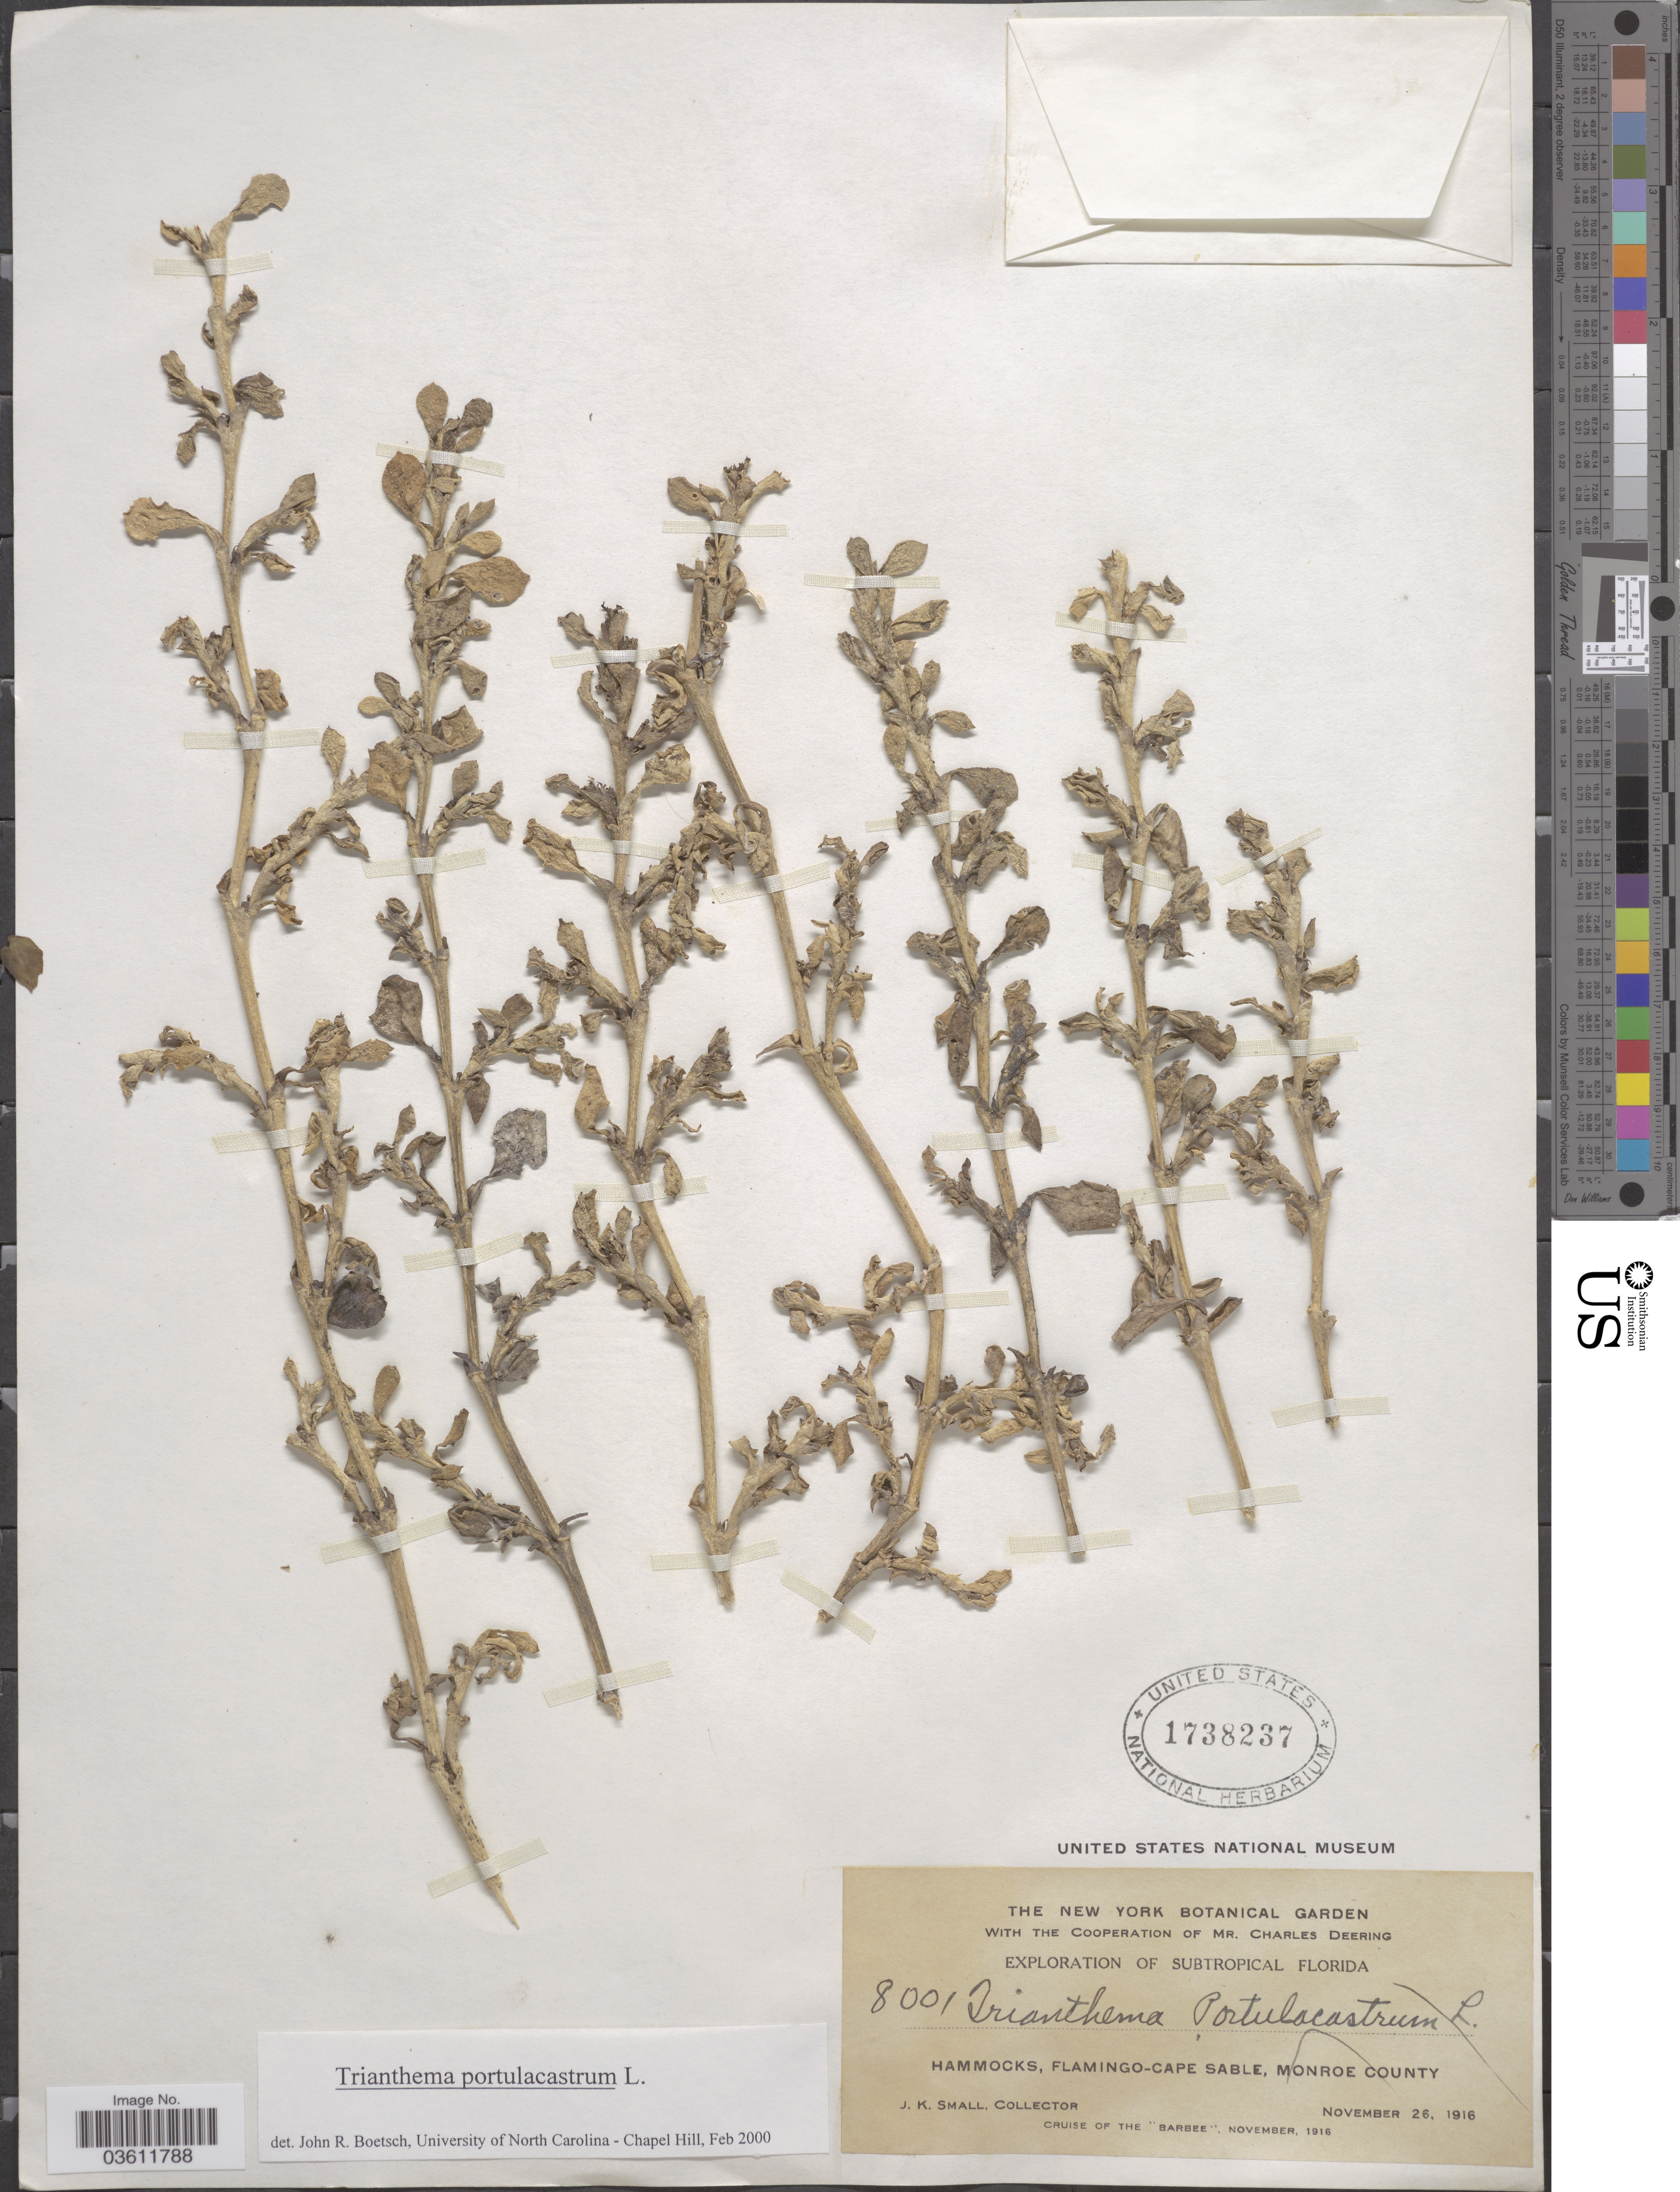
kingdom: Plantae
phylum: Tracheophyta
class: Magnoliopsida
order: Caryophyllales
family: Aizoaceae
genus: Trianthema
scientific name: Trianthema portulacastrum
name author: L.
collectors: J. K. Small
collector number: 8001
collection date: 1916-11-26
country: United States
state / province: Florida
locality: Subtropical Florida. Hammocks, Flamingo-Cape Sable, Monroe County.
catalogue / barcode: US 1738237